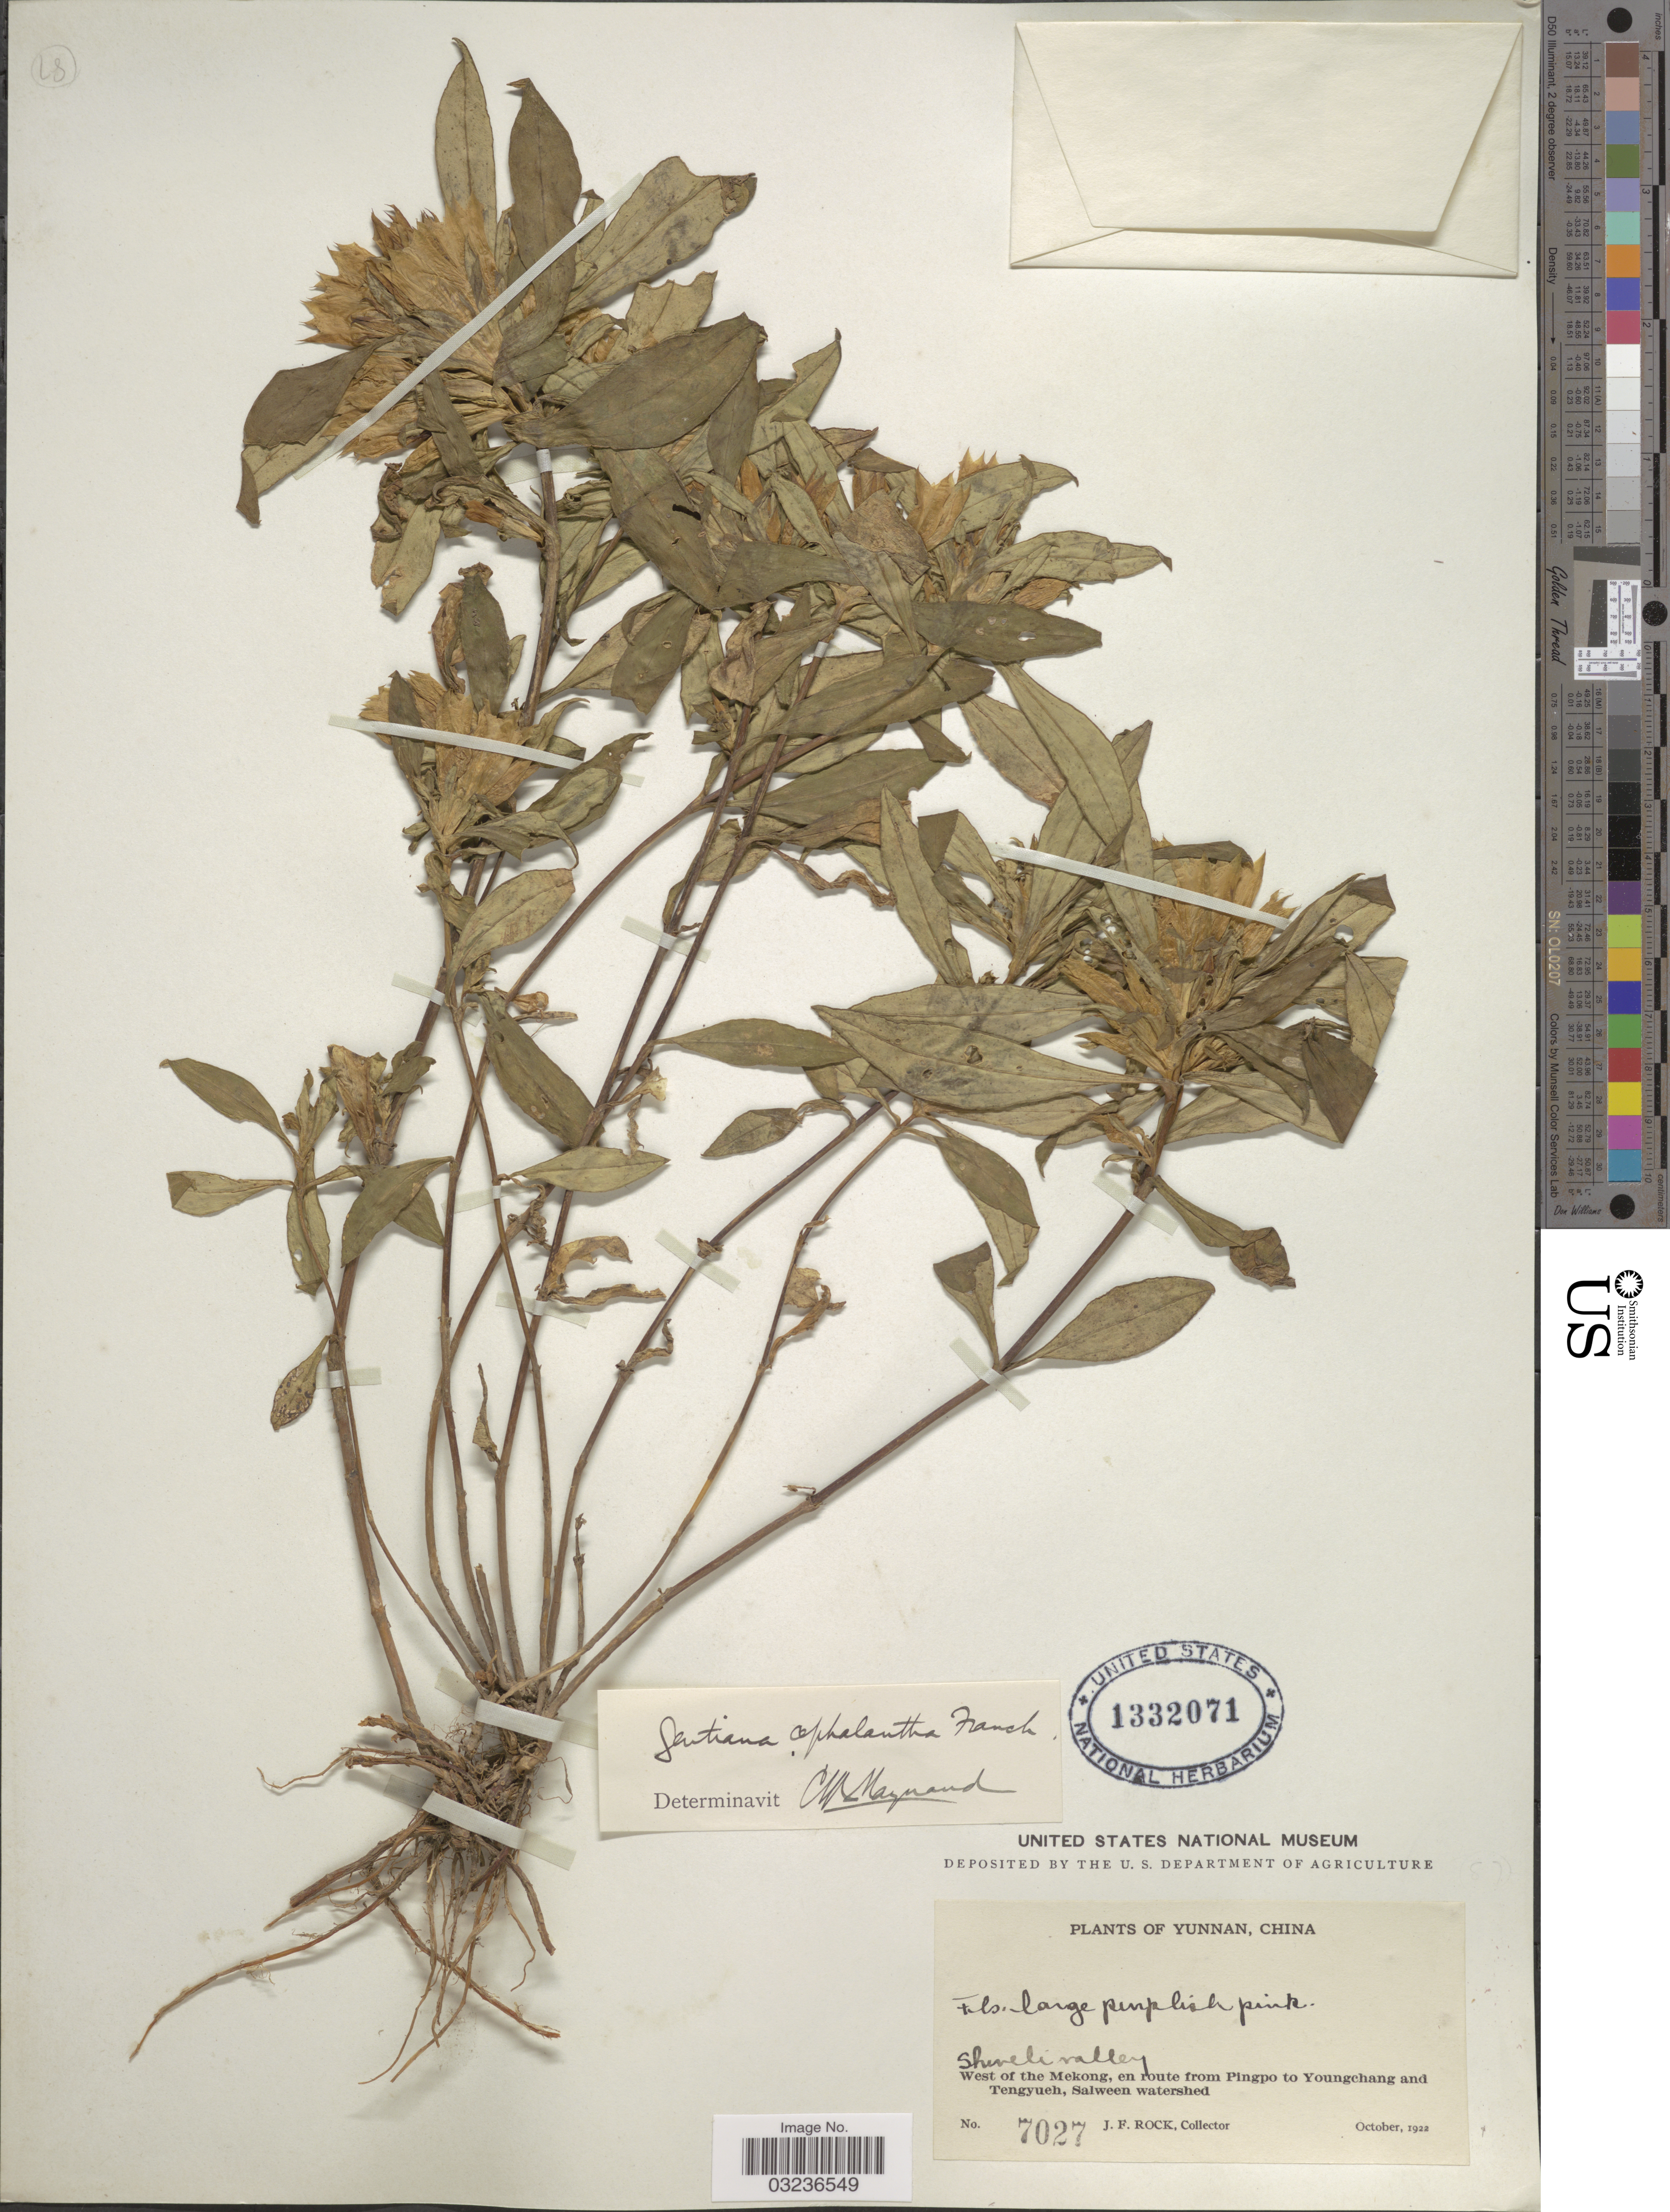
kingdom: Plantae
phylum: Tracheophyta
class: Magnoliopsida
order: Gentianales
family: Gentianaceae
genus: Gentiana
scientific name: Gentiana cephalantha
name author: Franch.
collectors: J. Rock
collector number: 7027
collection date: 1922-10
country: China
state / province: Yunnan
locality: Shweli valley. West of the Mekong, en route from Pingpo to Youngchang and Tengyueh, Salween watershed.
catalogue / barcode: US 1332071